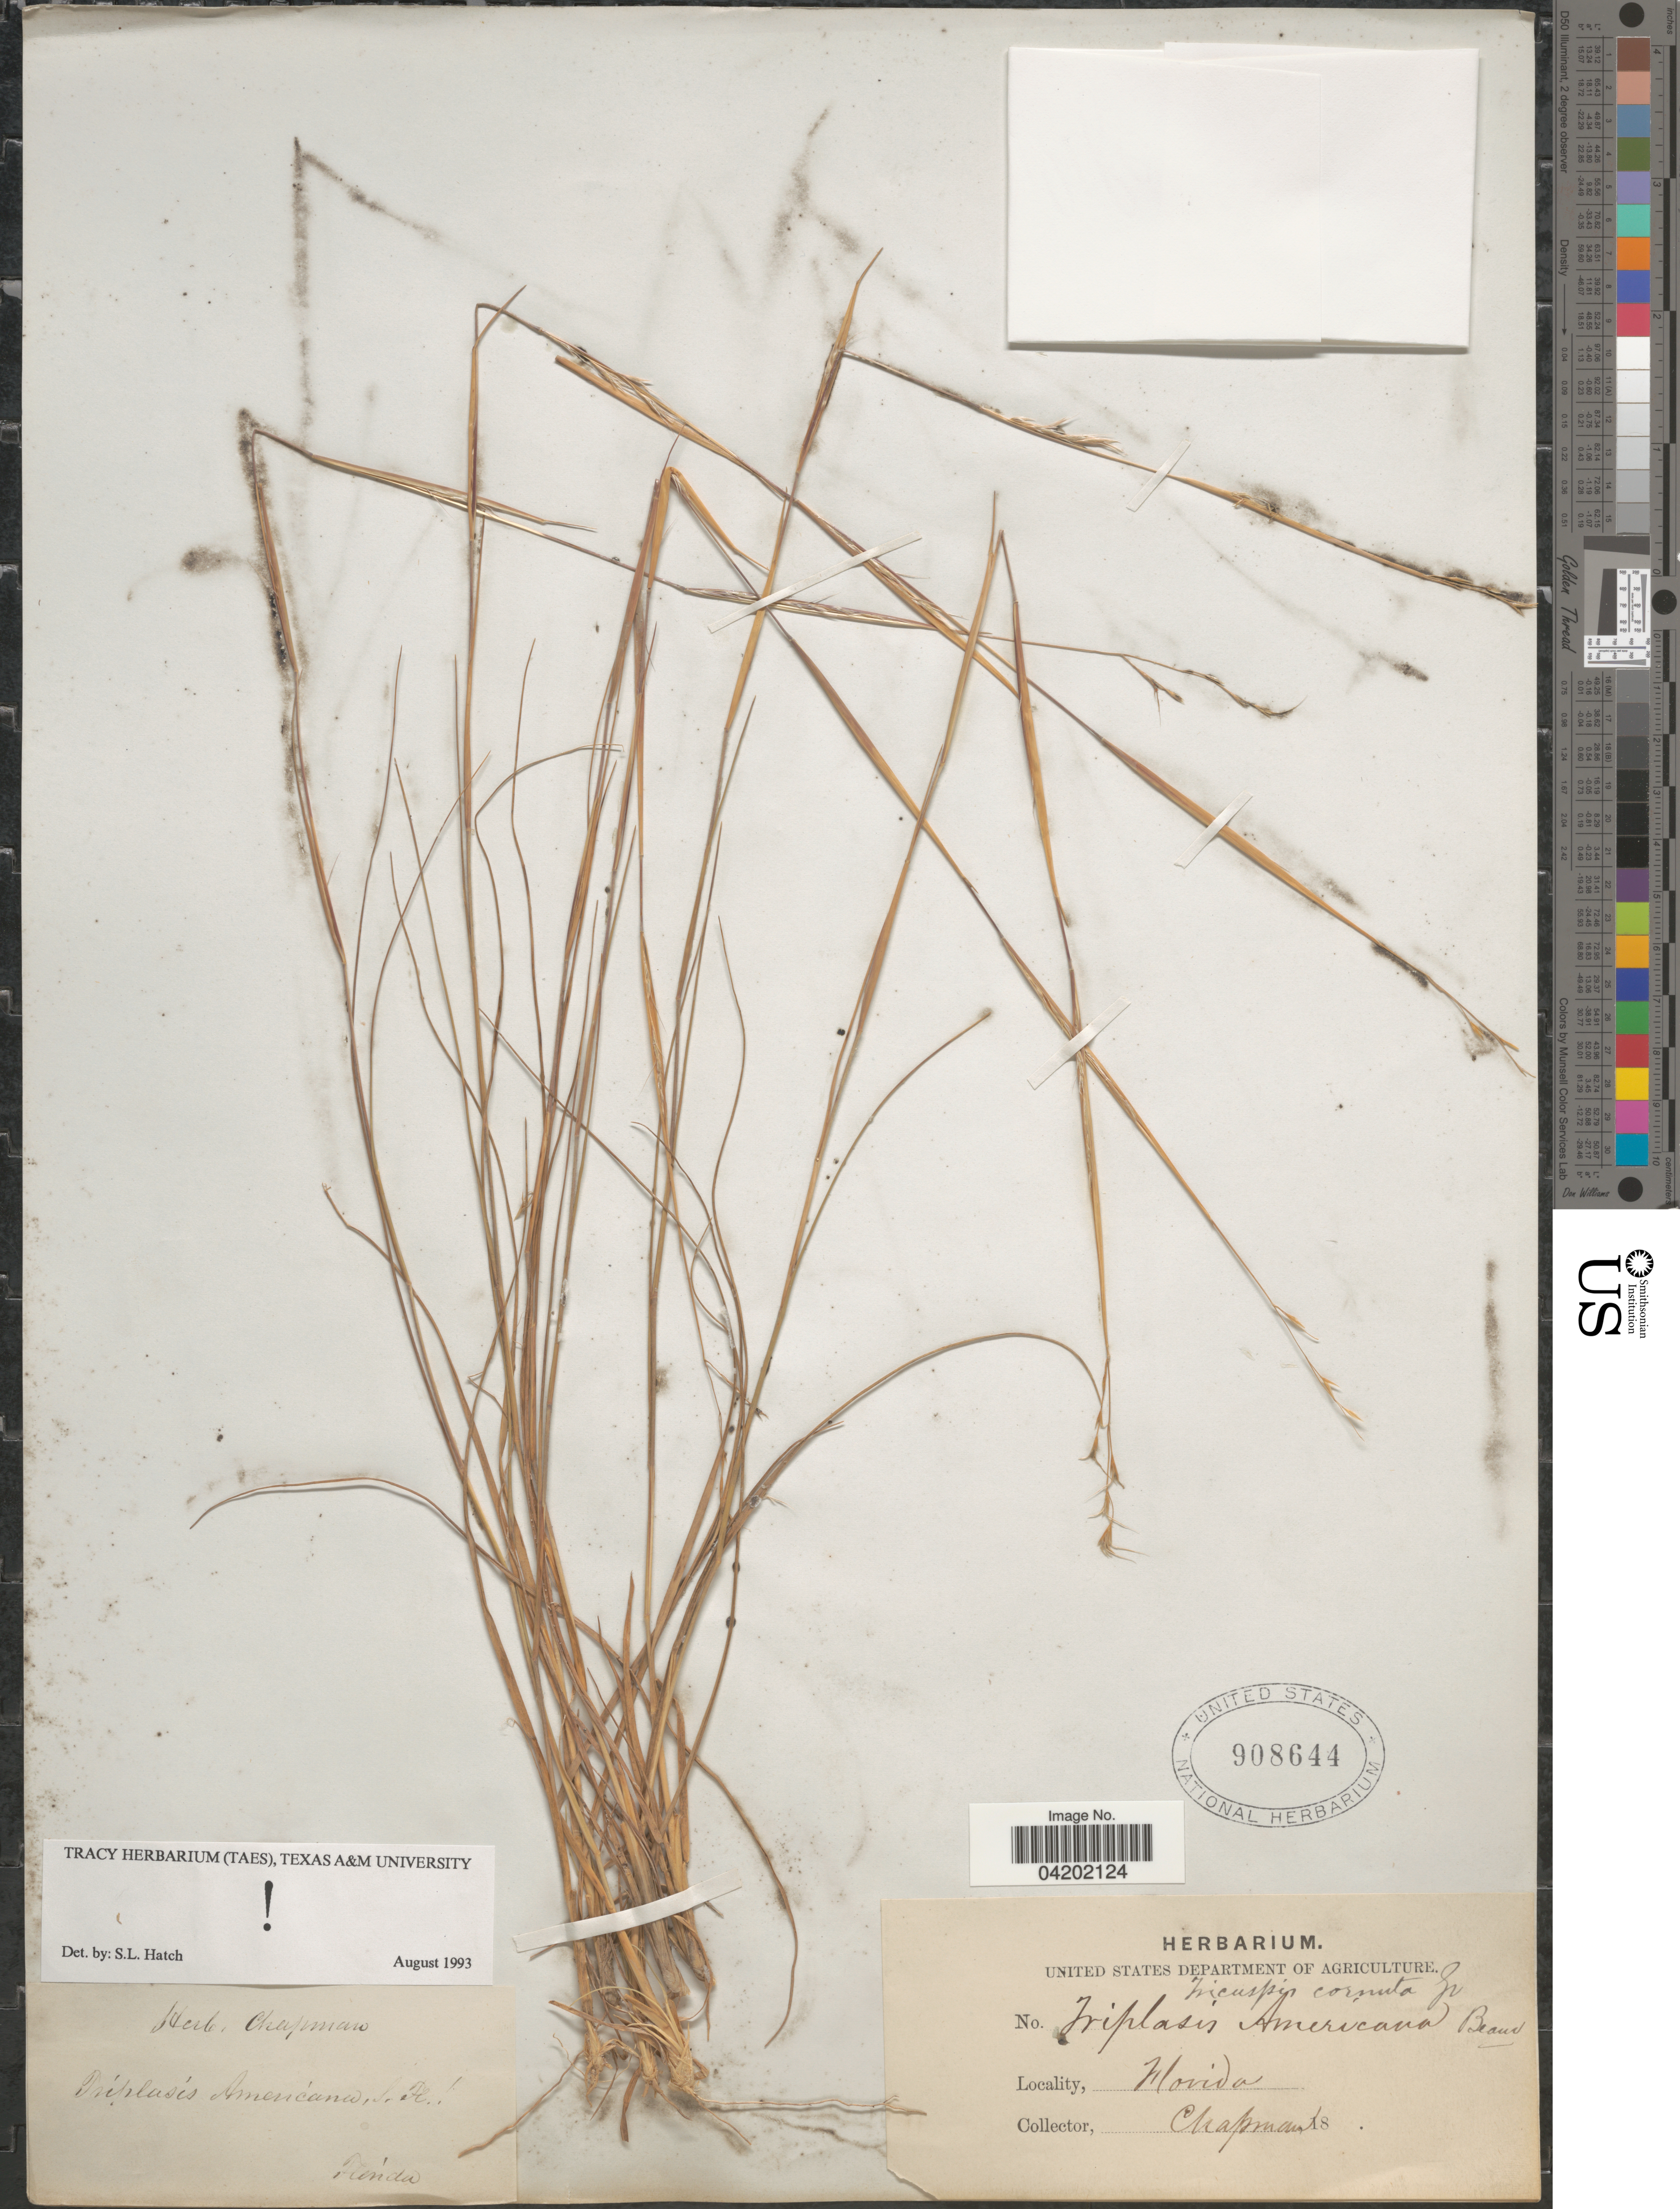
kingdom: Plantae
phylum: Tracheophyta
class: Liliopsida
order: Poales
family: Poaceae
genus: Triplasis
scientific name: Triplasis americana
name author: P. Beauv.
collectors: A. Chapman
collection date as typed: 18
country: United States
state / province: Florida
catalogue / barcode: US 908644